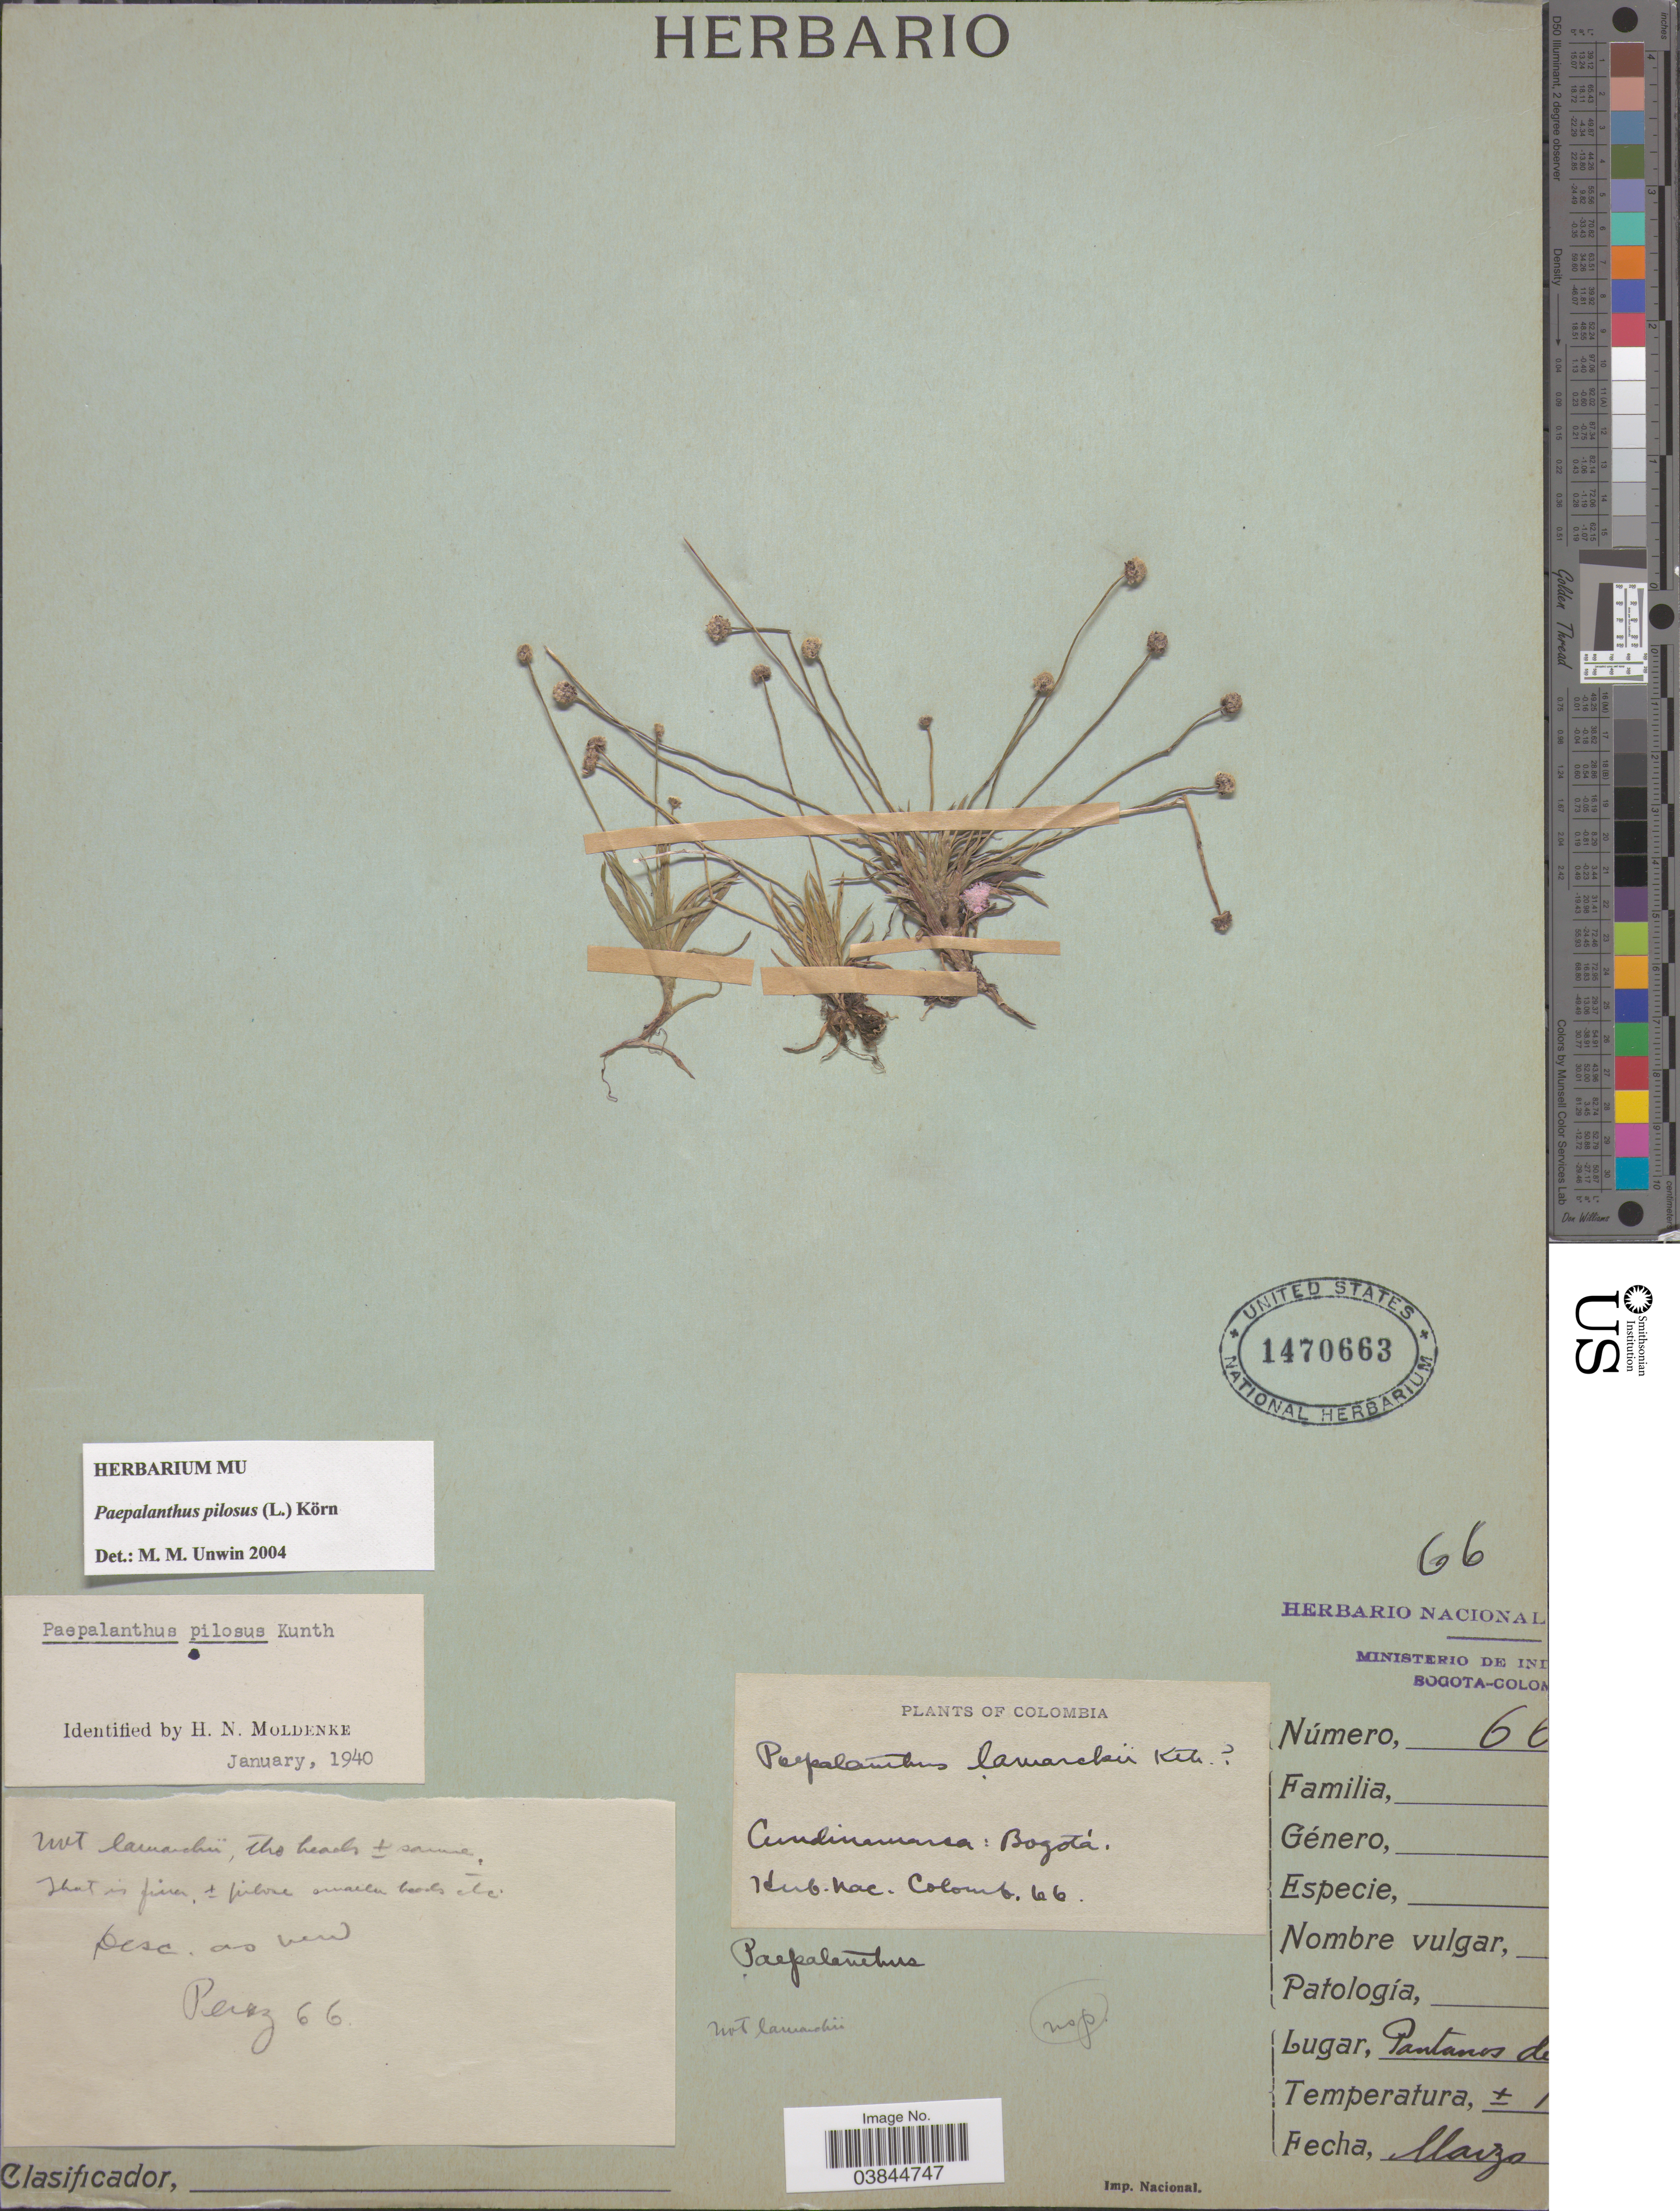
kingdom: Plantae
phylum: Tracheophyta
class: Liliopsida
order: Poales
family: Eriocaulaceae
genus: Paepalanthus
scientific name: Paepalanthus pilosus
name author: (Kunth) Kunth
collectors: -. Pérez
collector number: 66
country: Colombia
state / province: Cundinamarca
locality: Bogotá.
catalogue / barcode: US 1470663